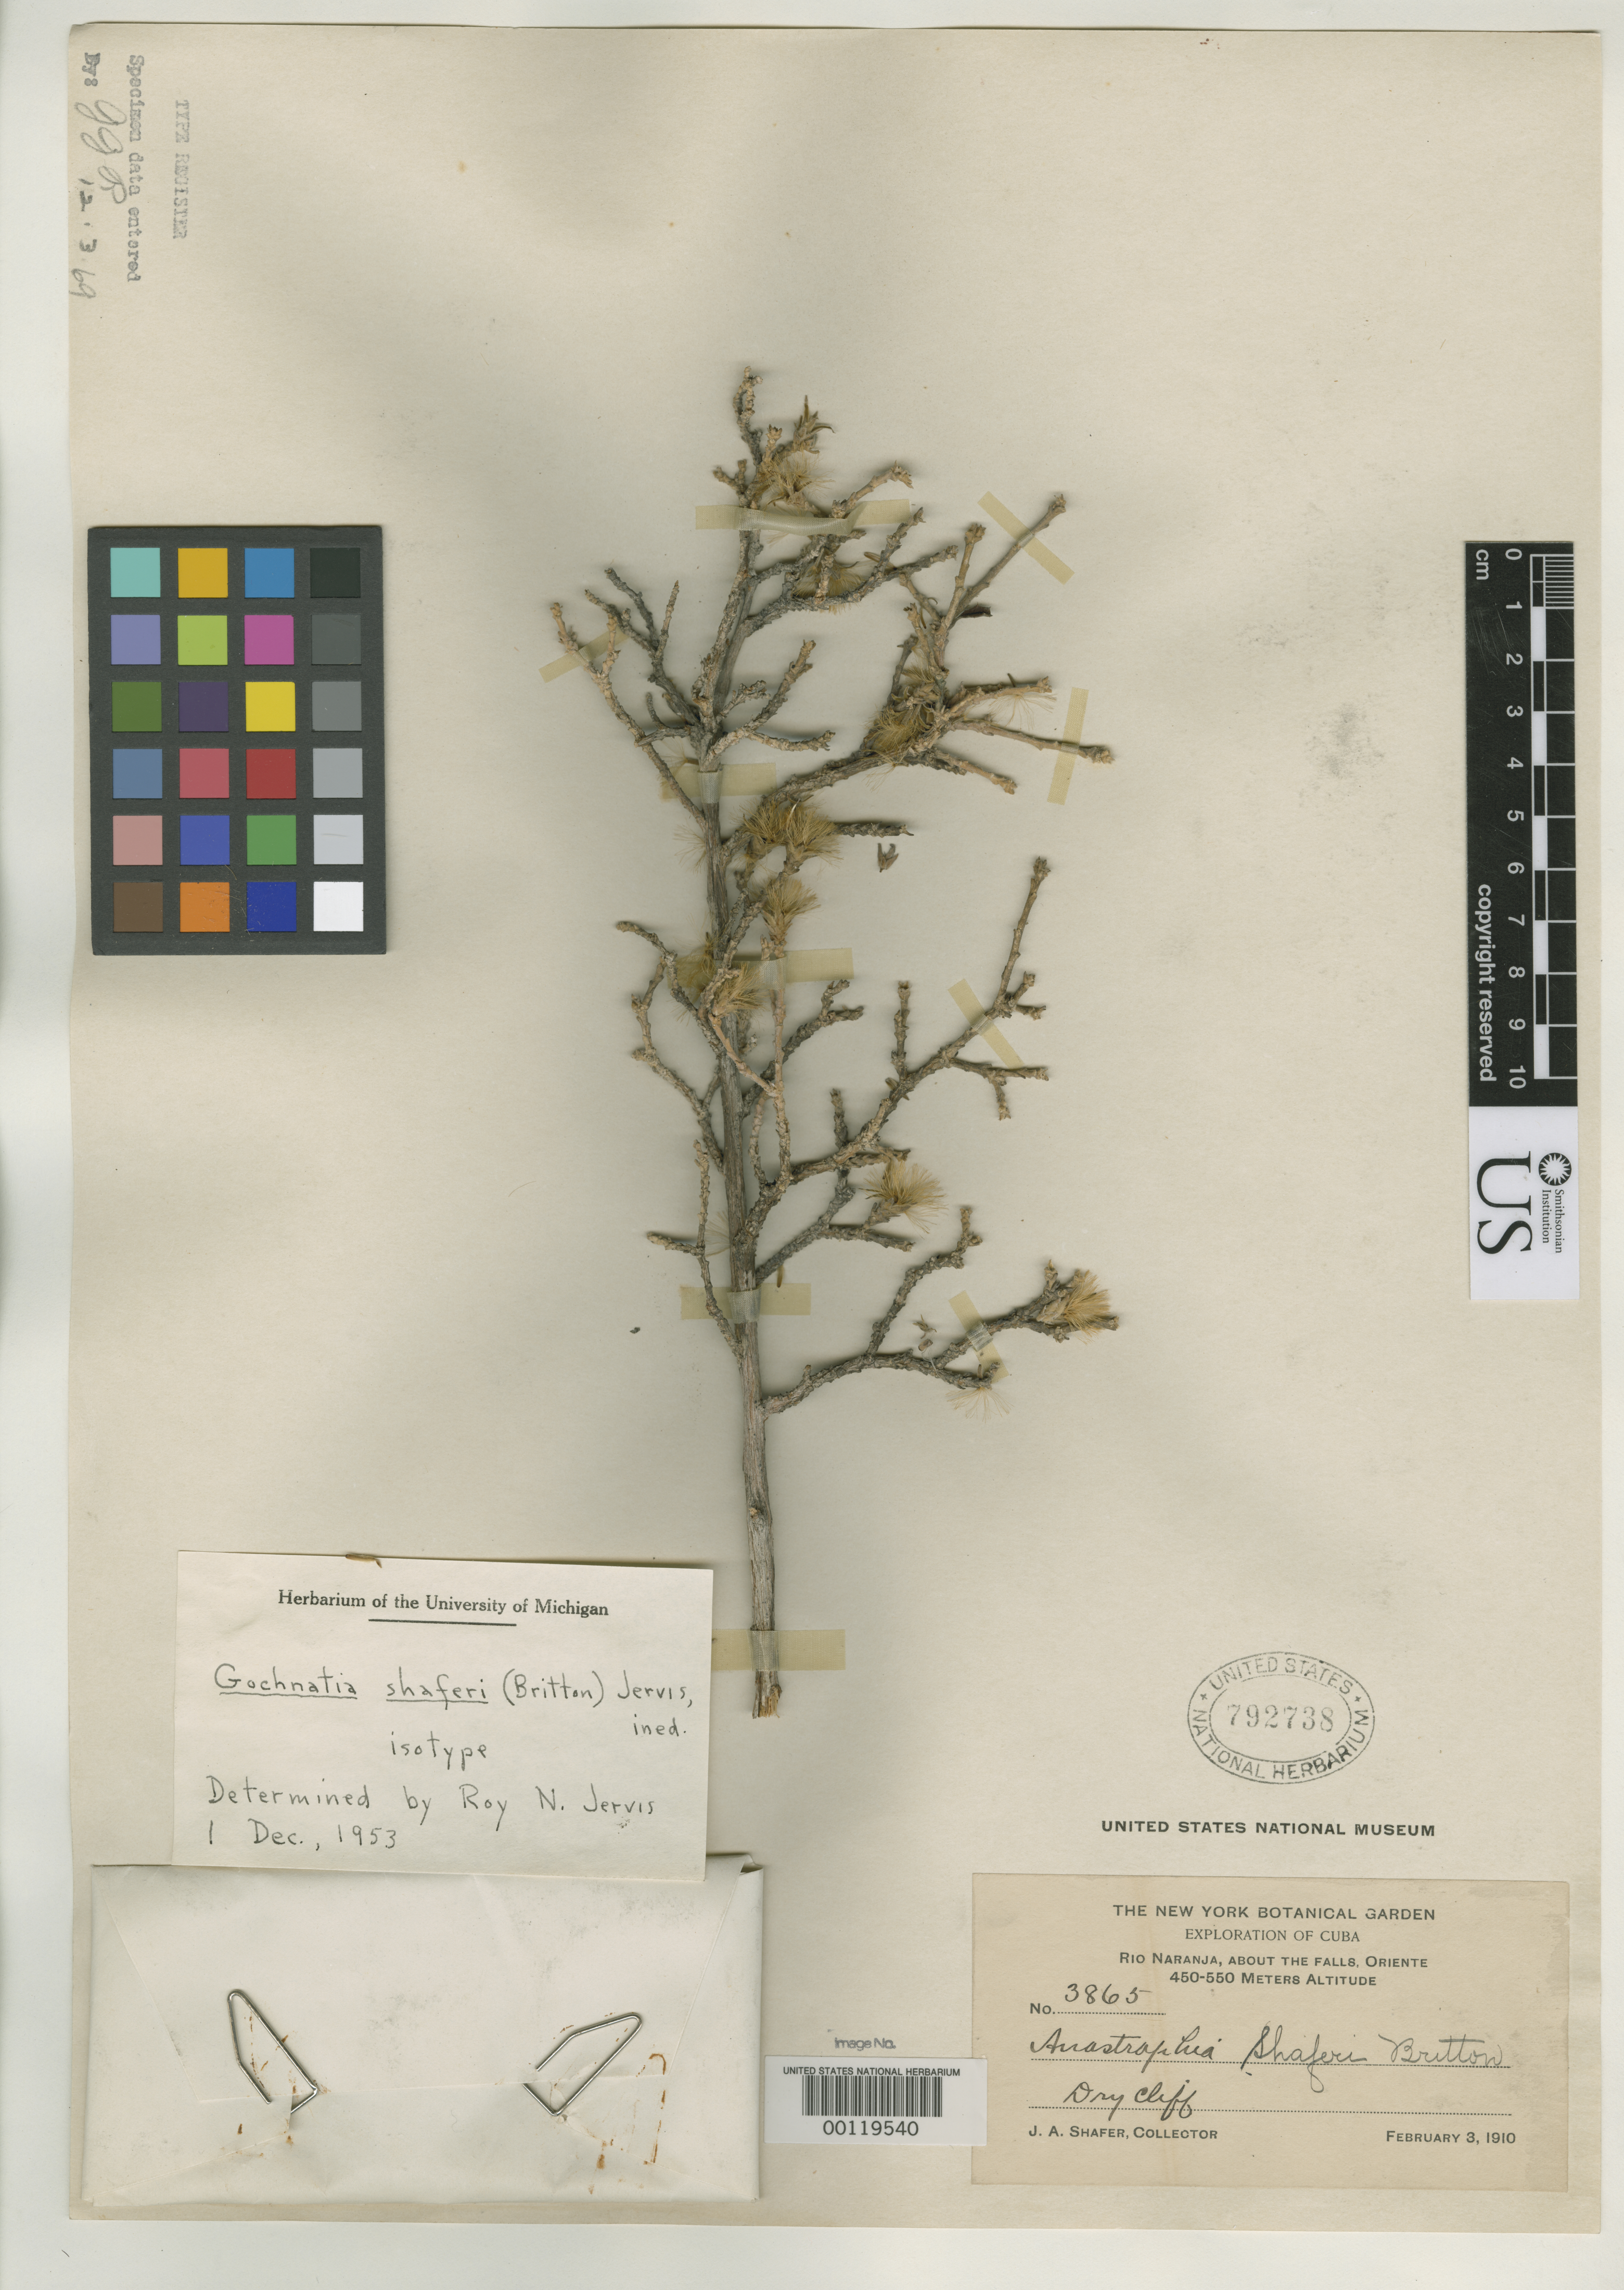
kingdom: Plantae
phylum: Tracheophyta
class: Magnoliopsida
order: Asterales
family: Asteraceae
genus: Anastraphia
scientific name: Anastraphia shaferi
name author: Britton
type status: Isotype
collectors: J. A. Shafer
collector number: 3865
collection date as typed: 03 Feb 1910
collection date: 1910-02-03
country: Cuba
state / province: Oriente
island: Greater Antilles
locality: Rio Naranja.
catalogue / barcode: US 792738